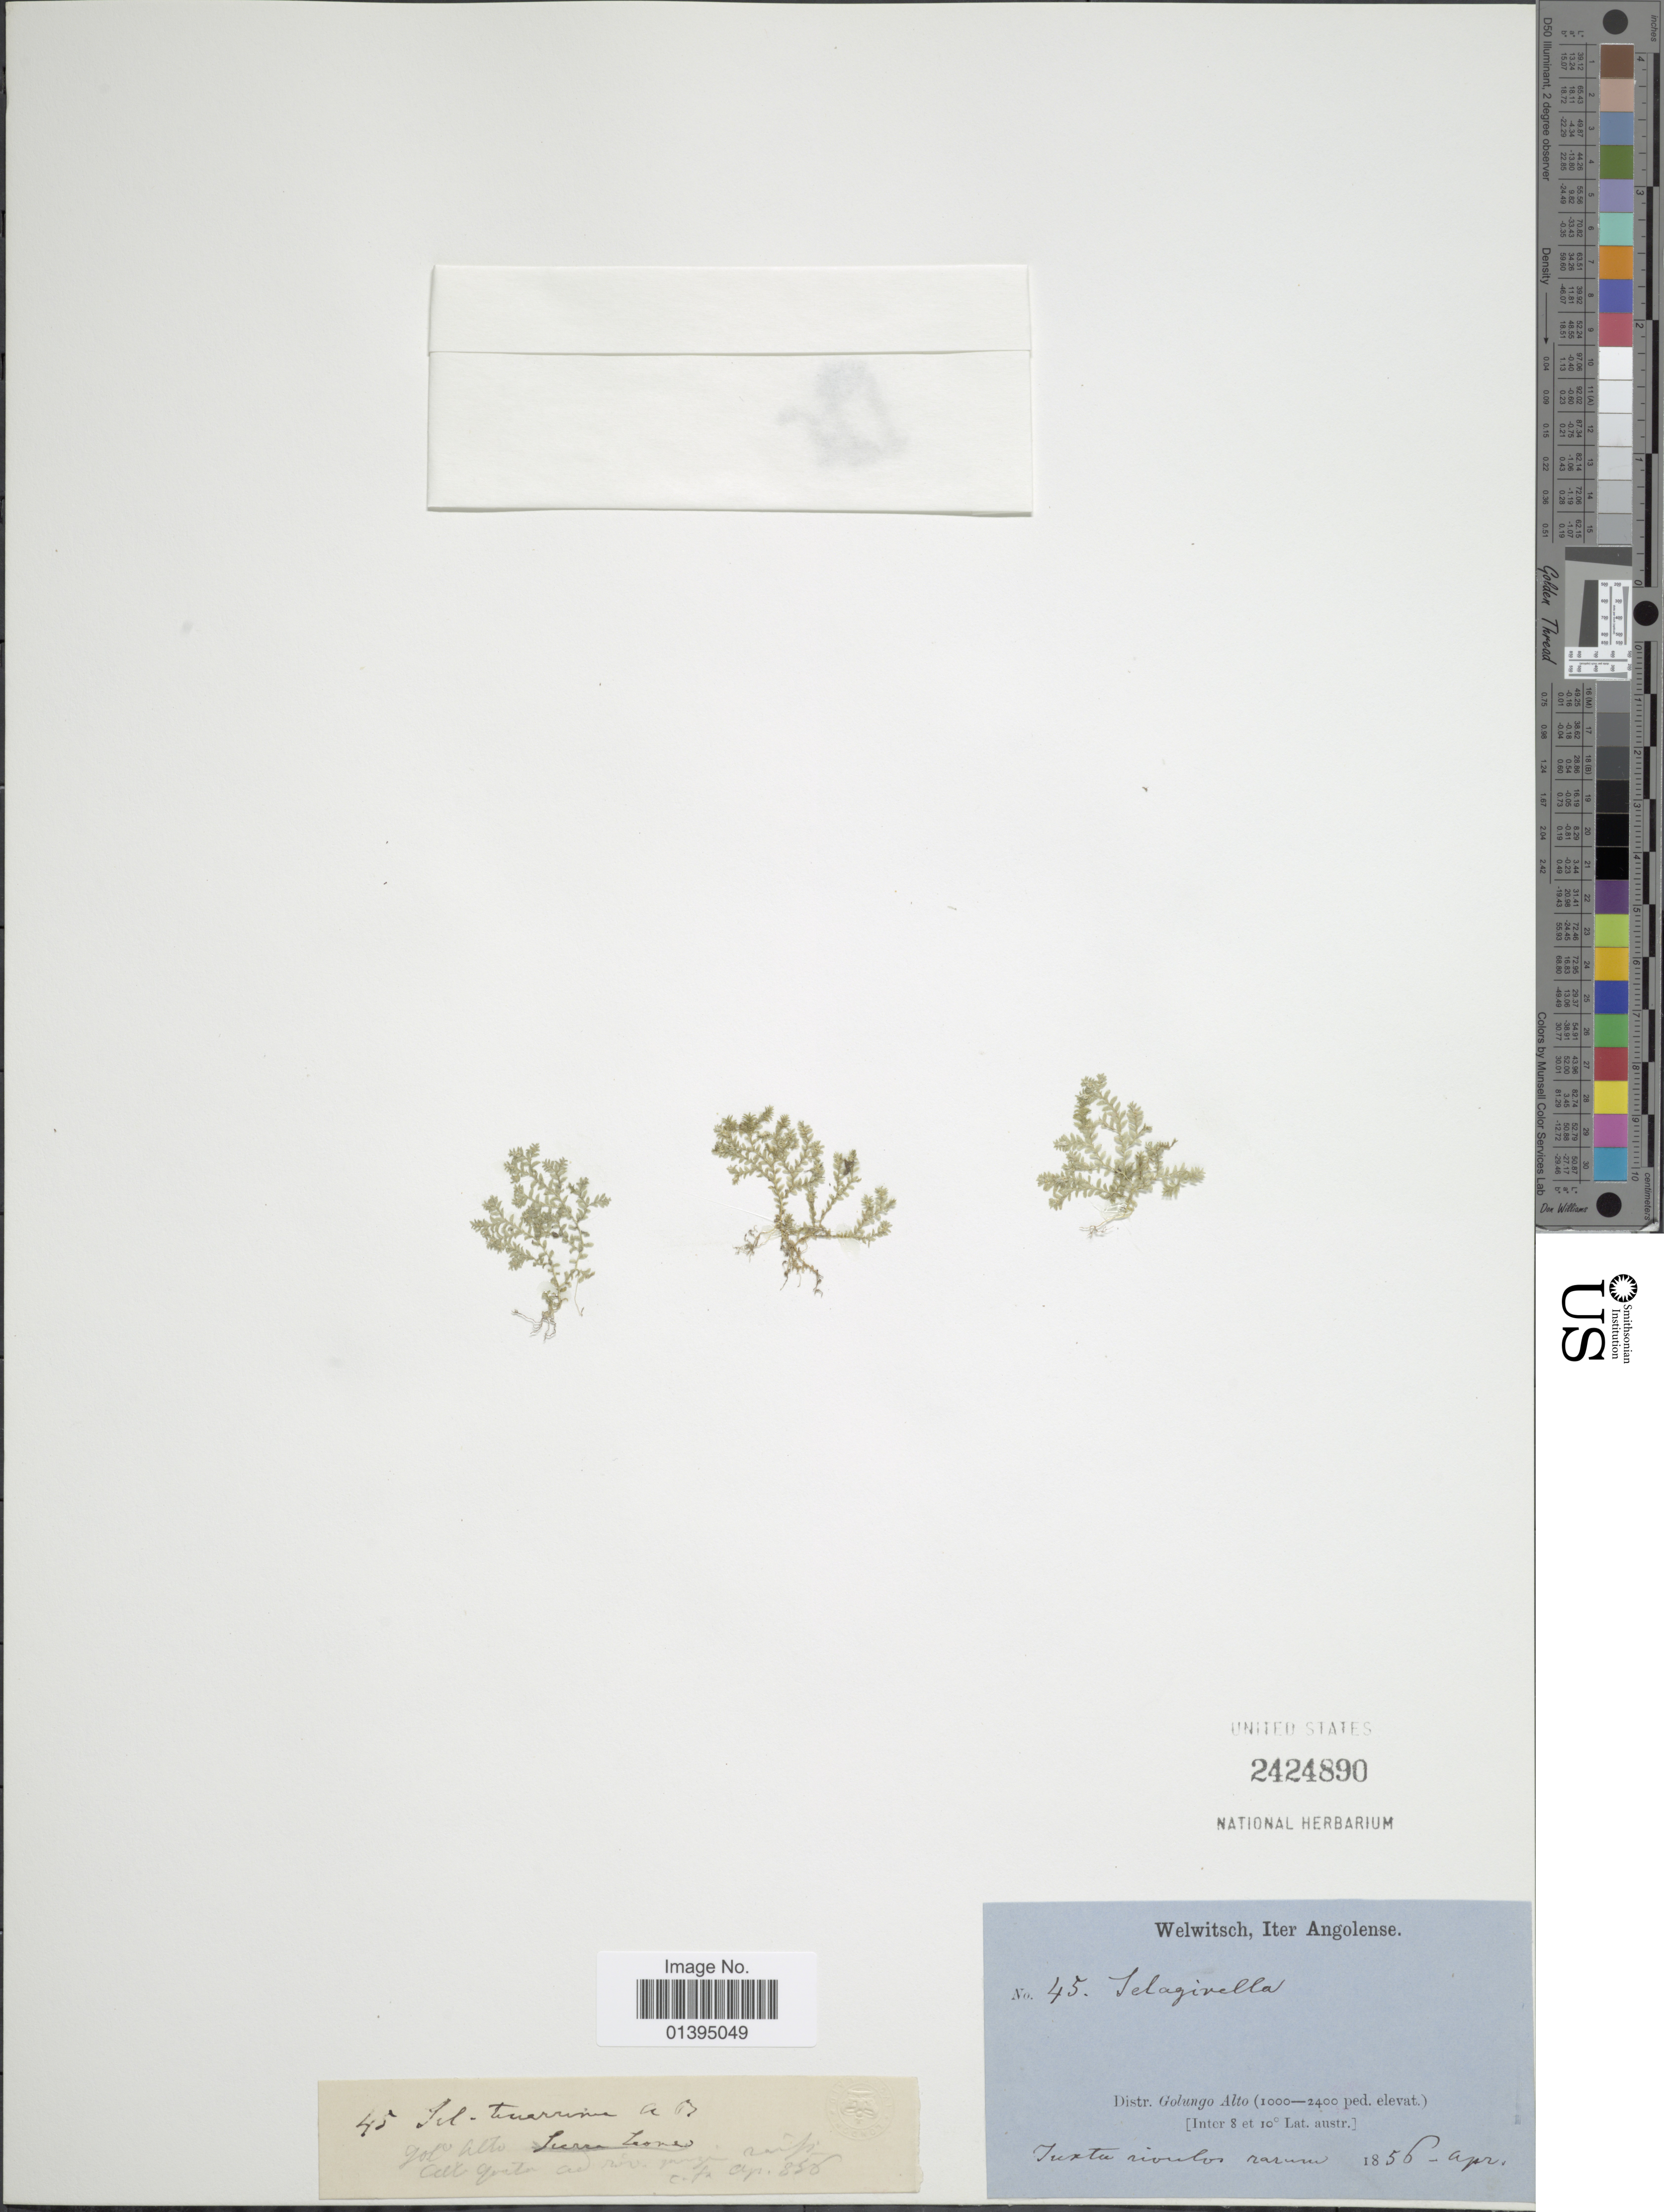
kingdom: Plantae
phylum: Tracheophyta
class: Lycopodiopsida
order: Selaginellales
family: Selaginellaceae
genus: Selaginella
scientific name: Selaginella sp.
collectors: -. Welwitsch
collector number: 45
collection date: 1856-04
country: Angola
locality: Distr. Golungo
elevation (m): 305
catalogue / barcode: US 2424890